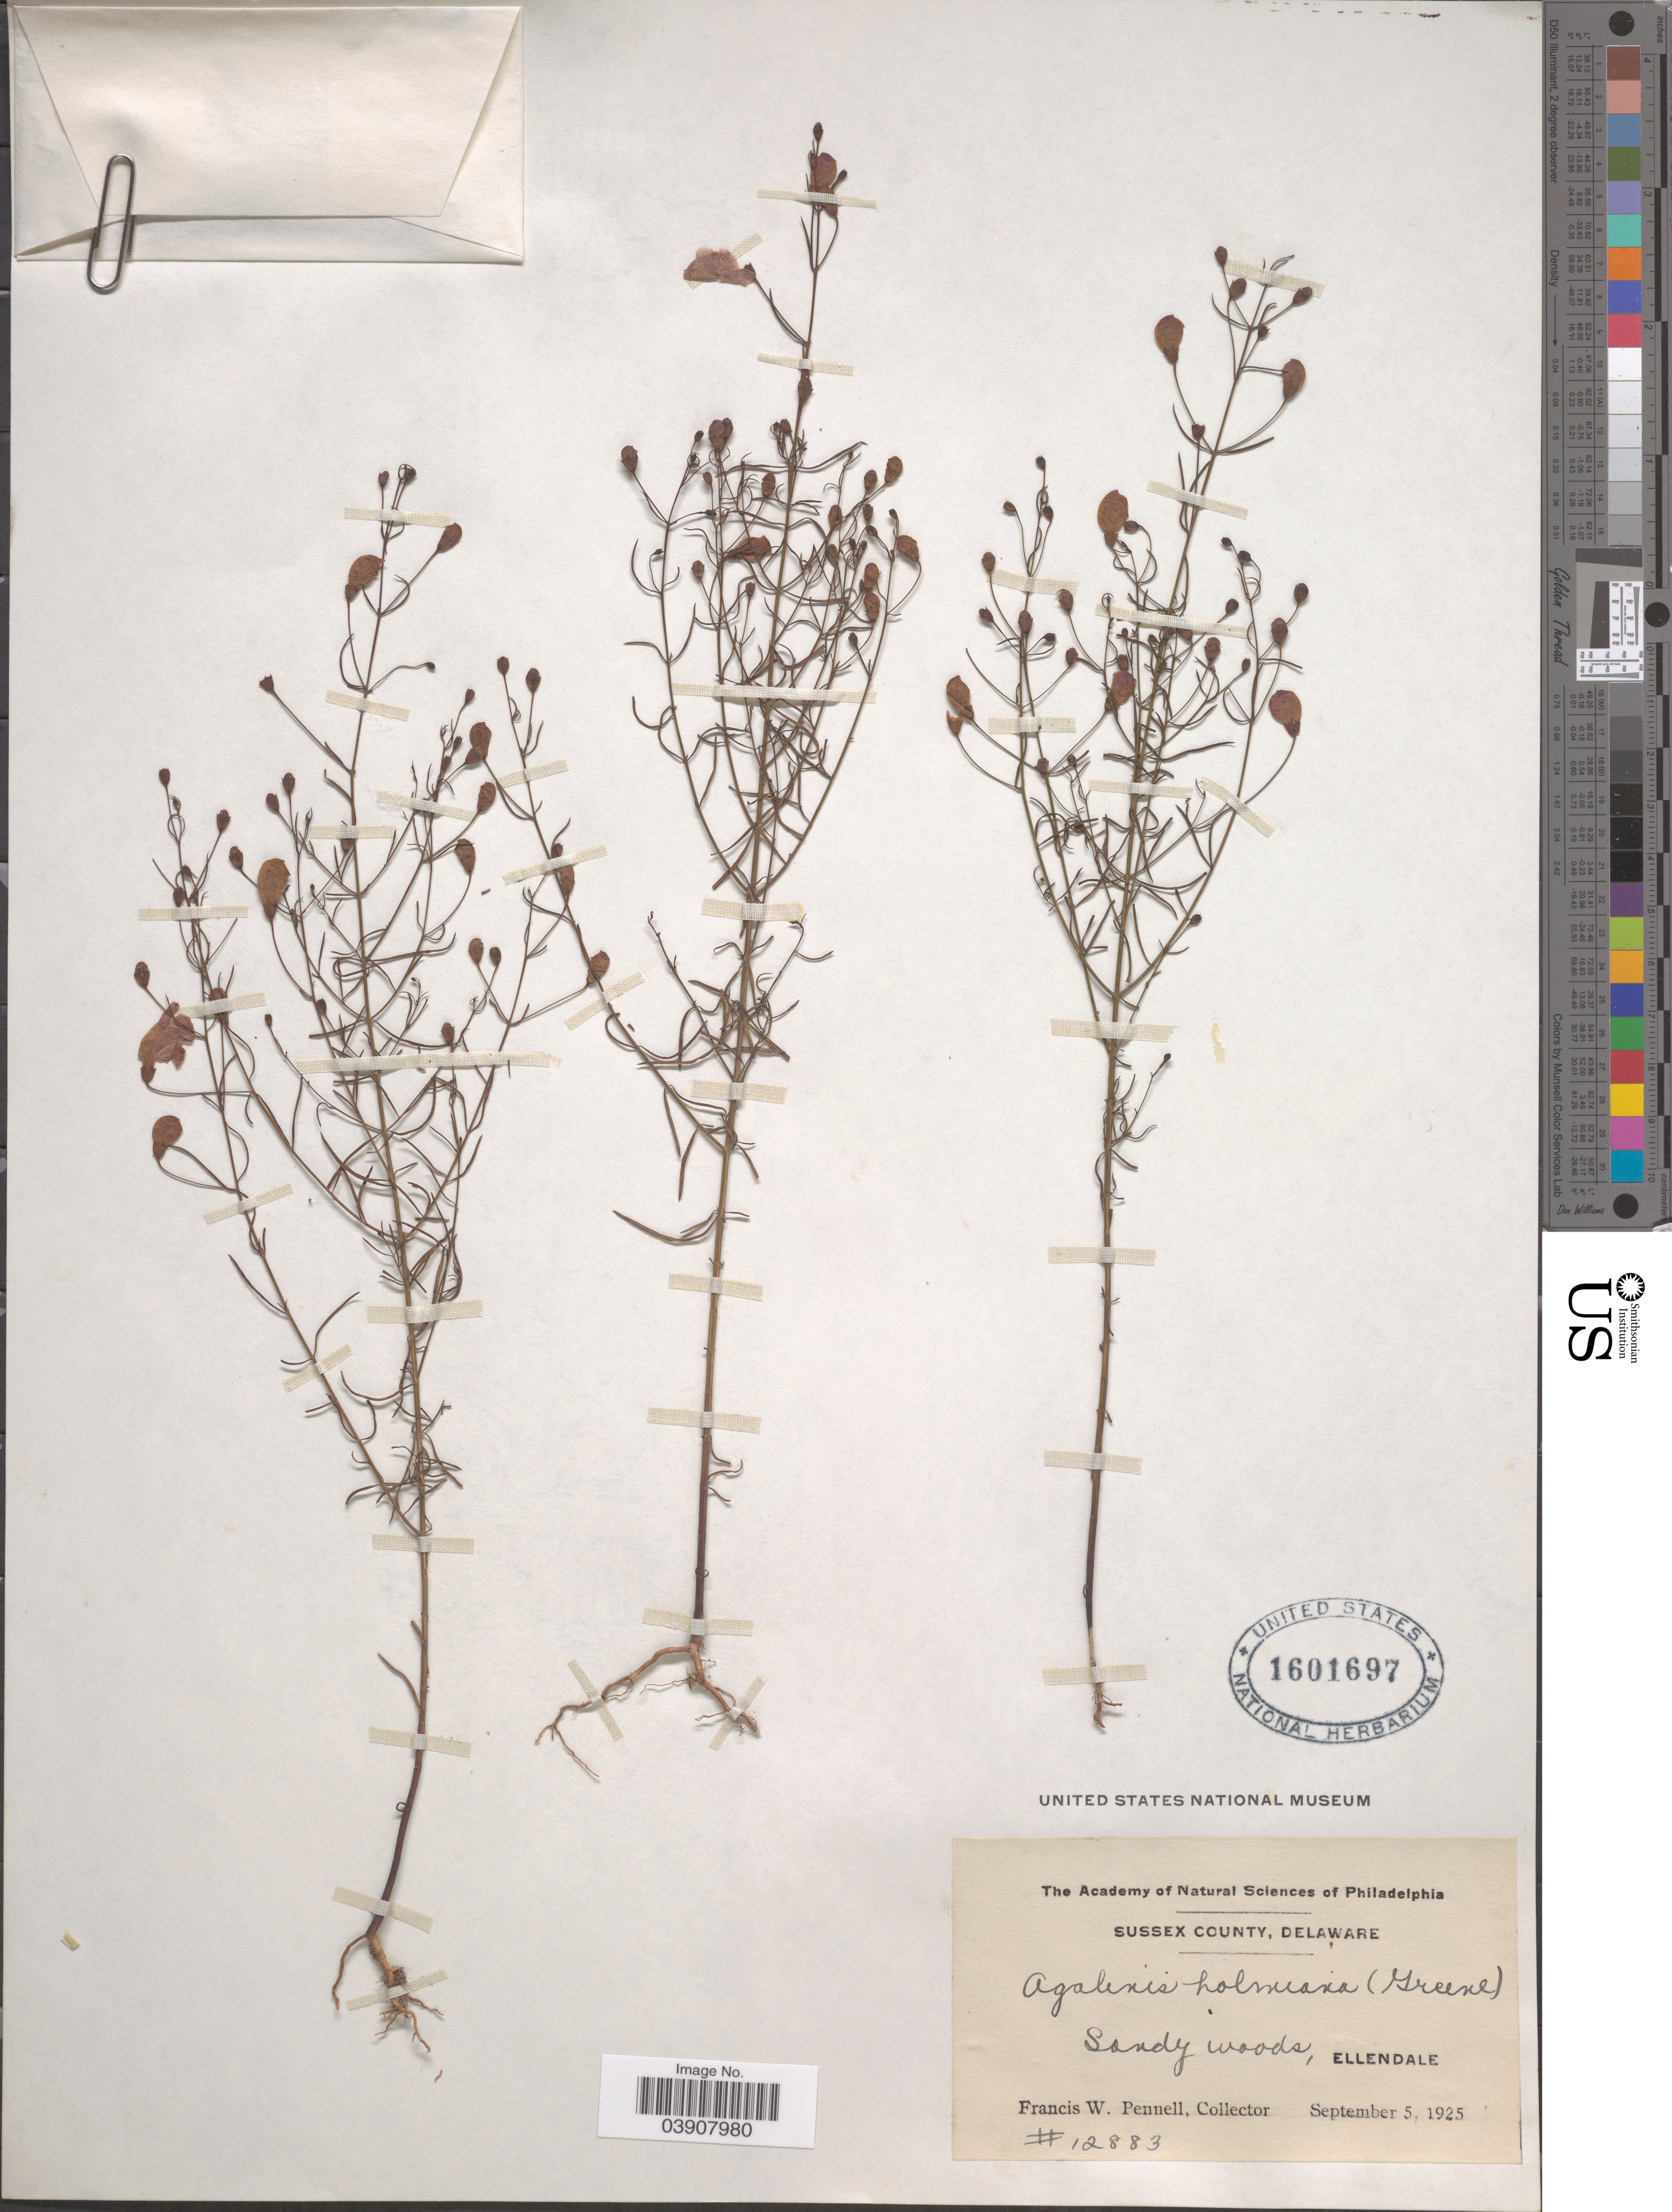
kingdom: Plantae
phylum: Tracheophyta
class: Magnoliopsida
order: Lamiales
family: Orobanchaceae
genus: Agalinis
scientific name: Agalinis holmiana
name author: Pennell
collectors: F. W. Pennell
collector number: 12883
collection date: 1925-09-05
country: United States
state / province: Delaware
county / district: Sussex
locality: Sussex County. Ellendale.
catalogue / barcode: US 1601697